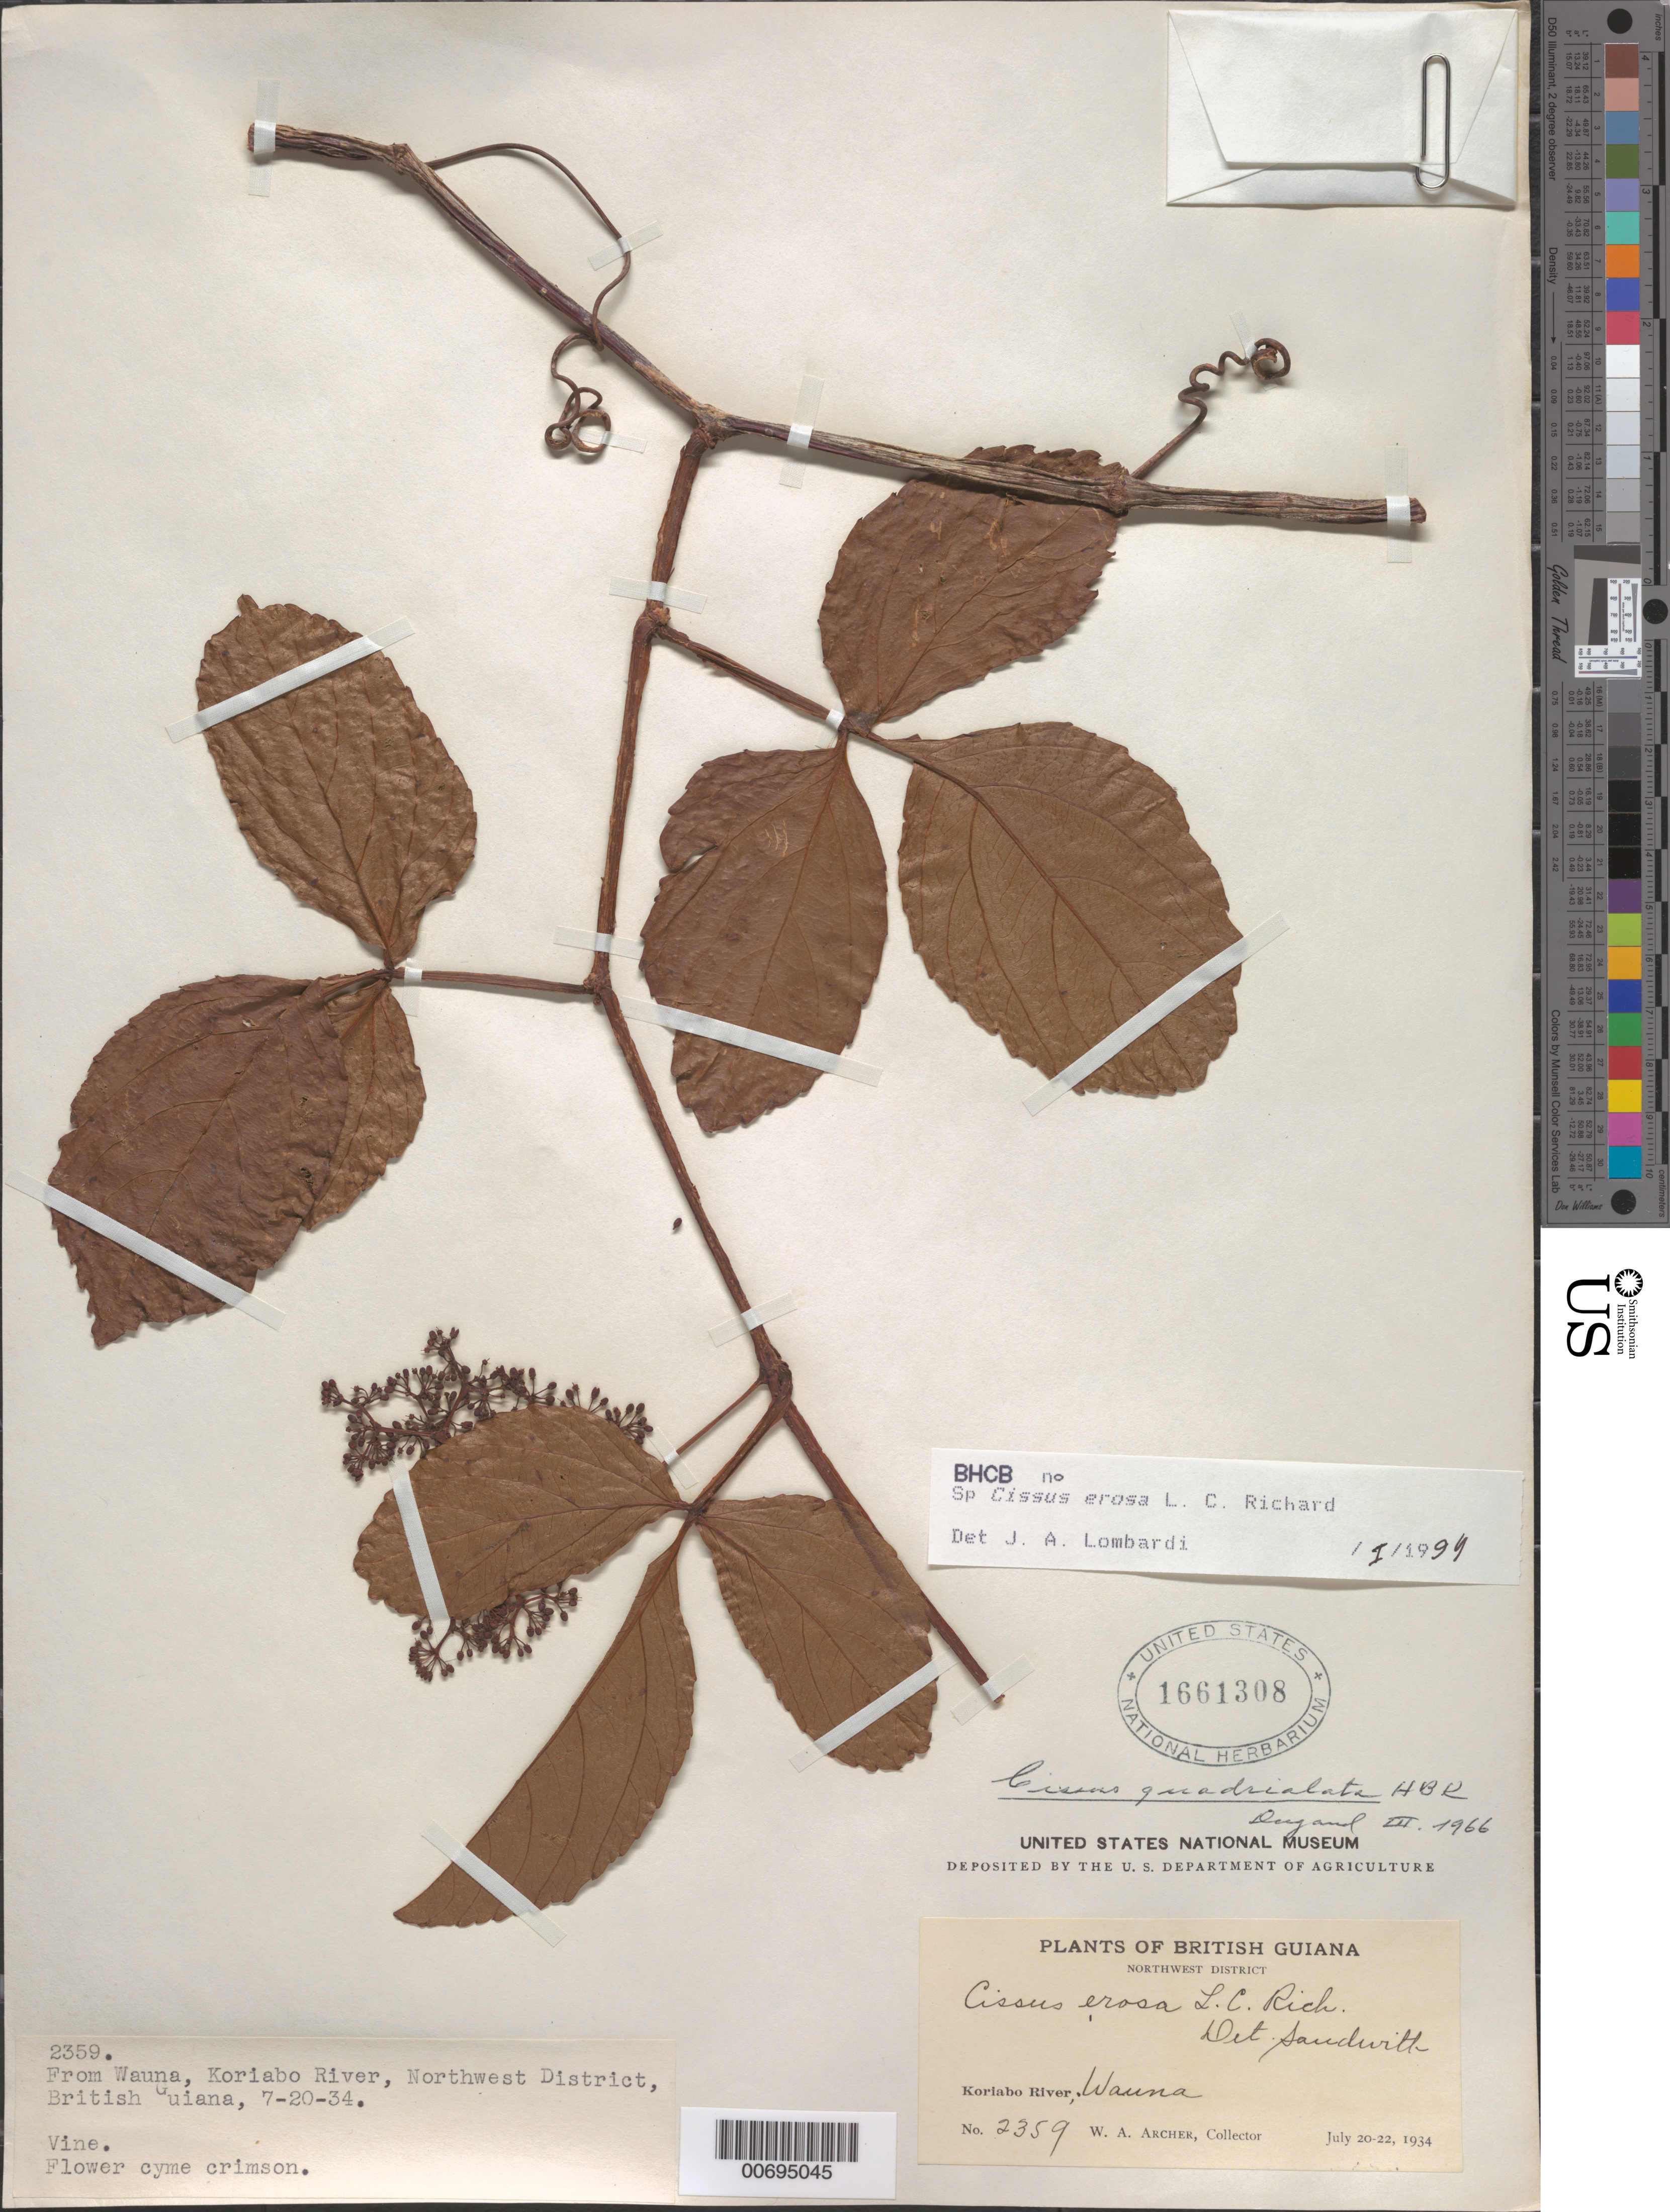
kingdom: Plantae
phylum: Tracheophyta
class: Magnoliopsida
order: Vitales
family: Vitaceae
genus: Cissus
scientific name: Cissus erosa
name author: Rich.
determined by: Lombardi, Julio A.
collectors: W. A. Archer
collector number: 2359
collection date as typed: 20-Jul-34 to 22-Jul-34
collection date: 1934-07-20/1934-07-22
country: Guyana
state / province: Barima-Waini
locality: Koriabo R., Wauna, NW Dist.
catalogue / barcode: US 1661308